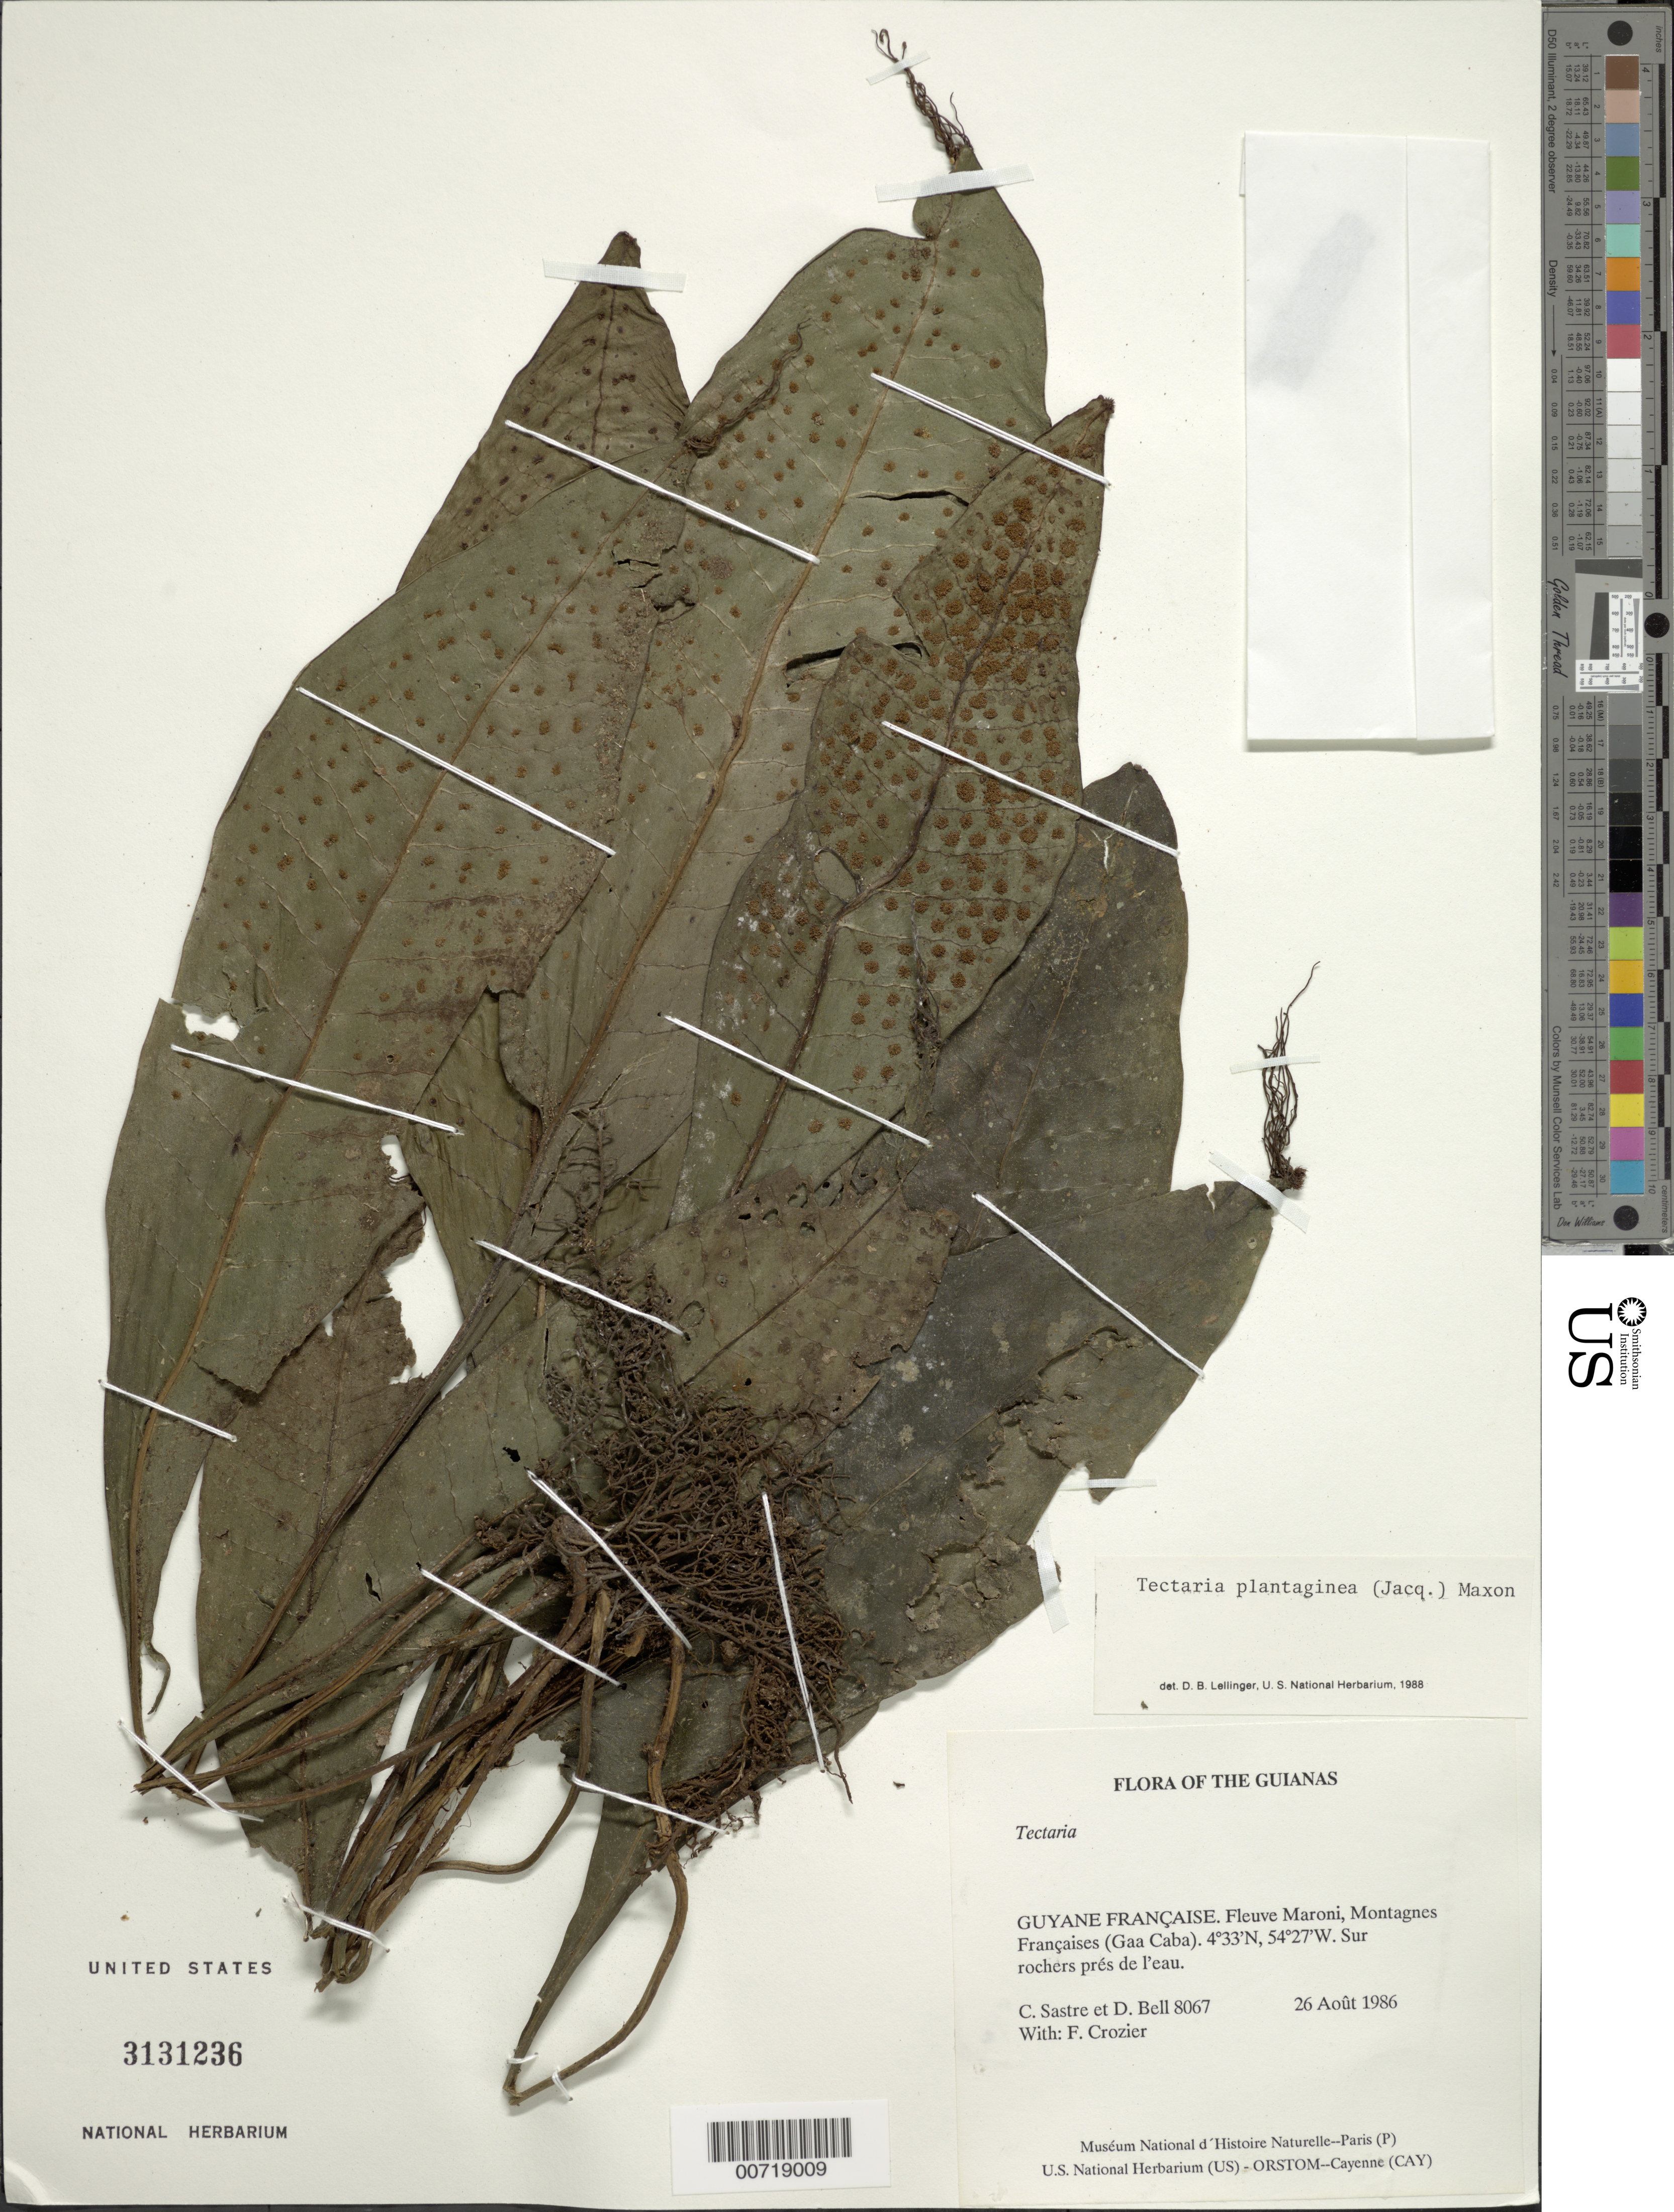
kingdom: Plantae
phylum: Tracheophyta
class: Polypodiopsida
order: Polypodiales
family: Tectariaceae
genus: Tectaria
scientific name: Tectaria plantaginea var. macrocarpa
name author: (Fée) C.V. Morton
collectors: C. H. L. Sastre, D. A. Bell & F. Crozier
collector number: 8067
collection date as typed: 26 August 1986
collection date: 1986-08-26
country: French Guiana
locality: Fleuve Maroni, Montagnes Françaises (Gaa Caba)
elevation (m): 450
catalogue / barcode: US 3131236